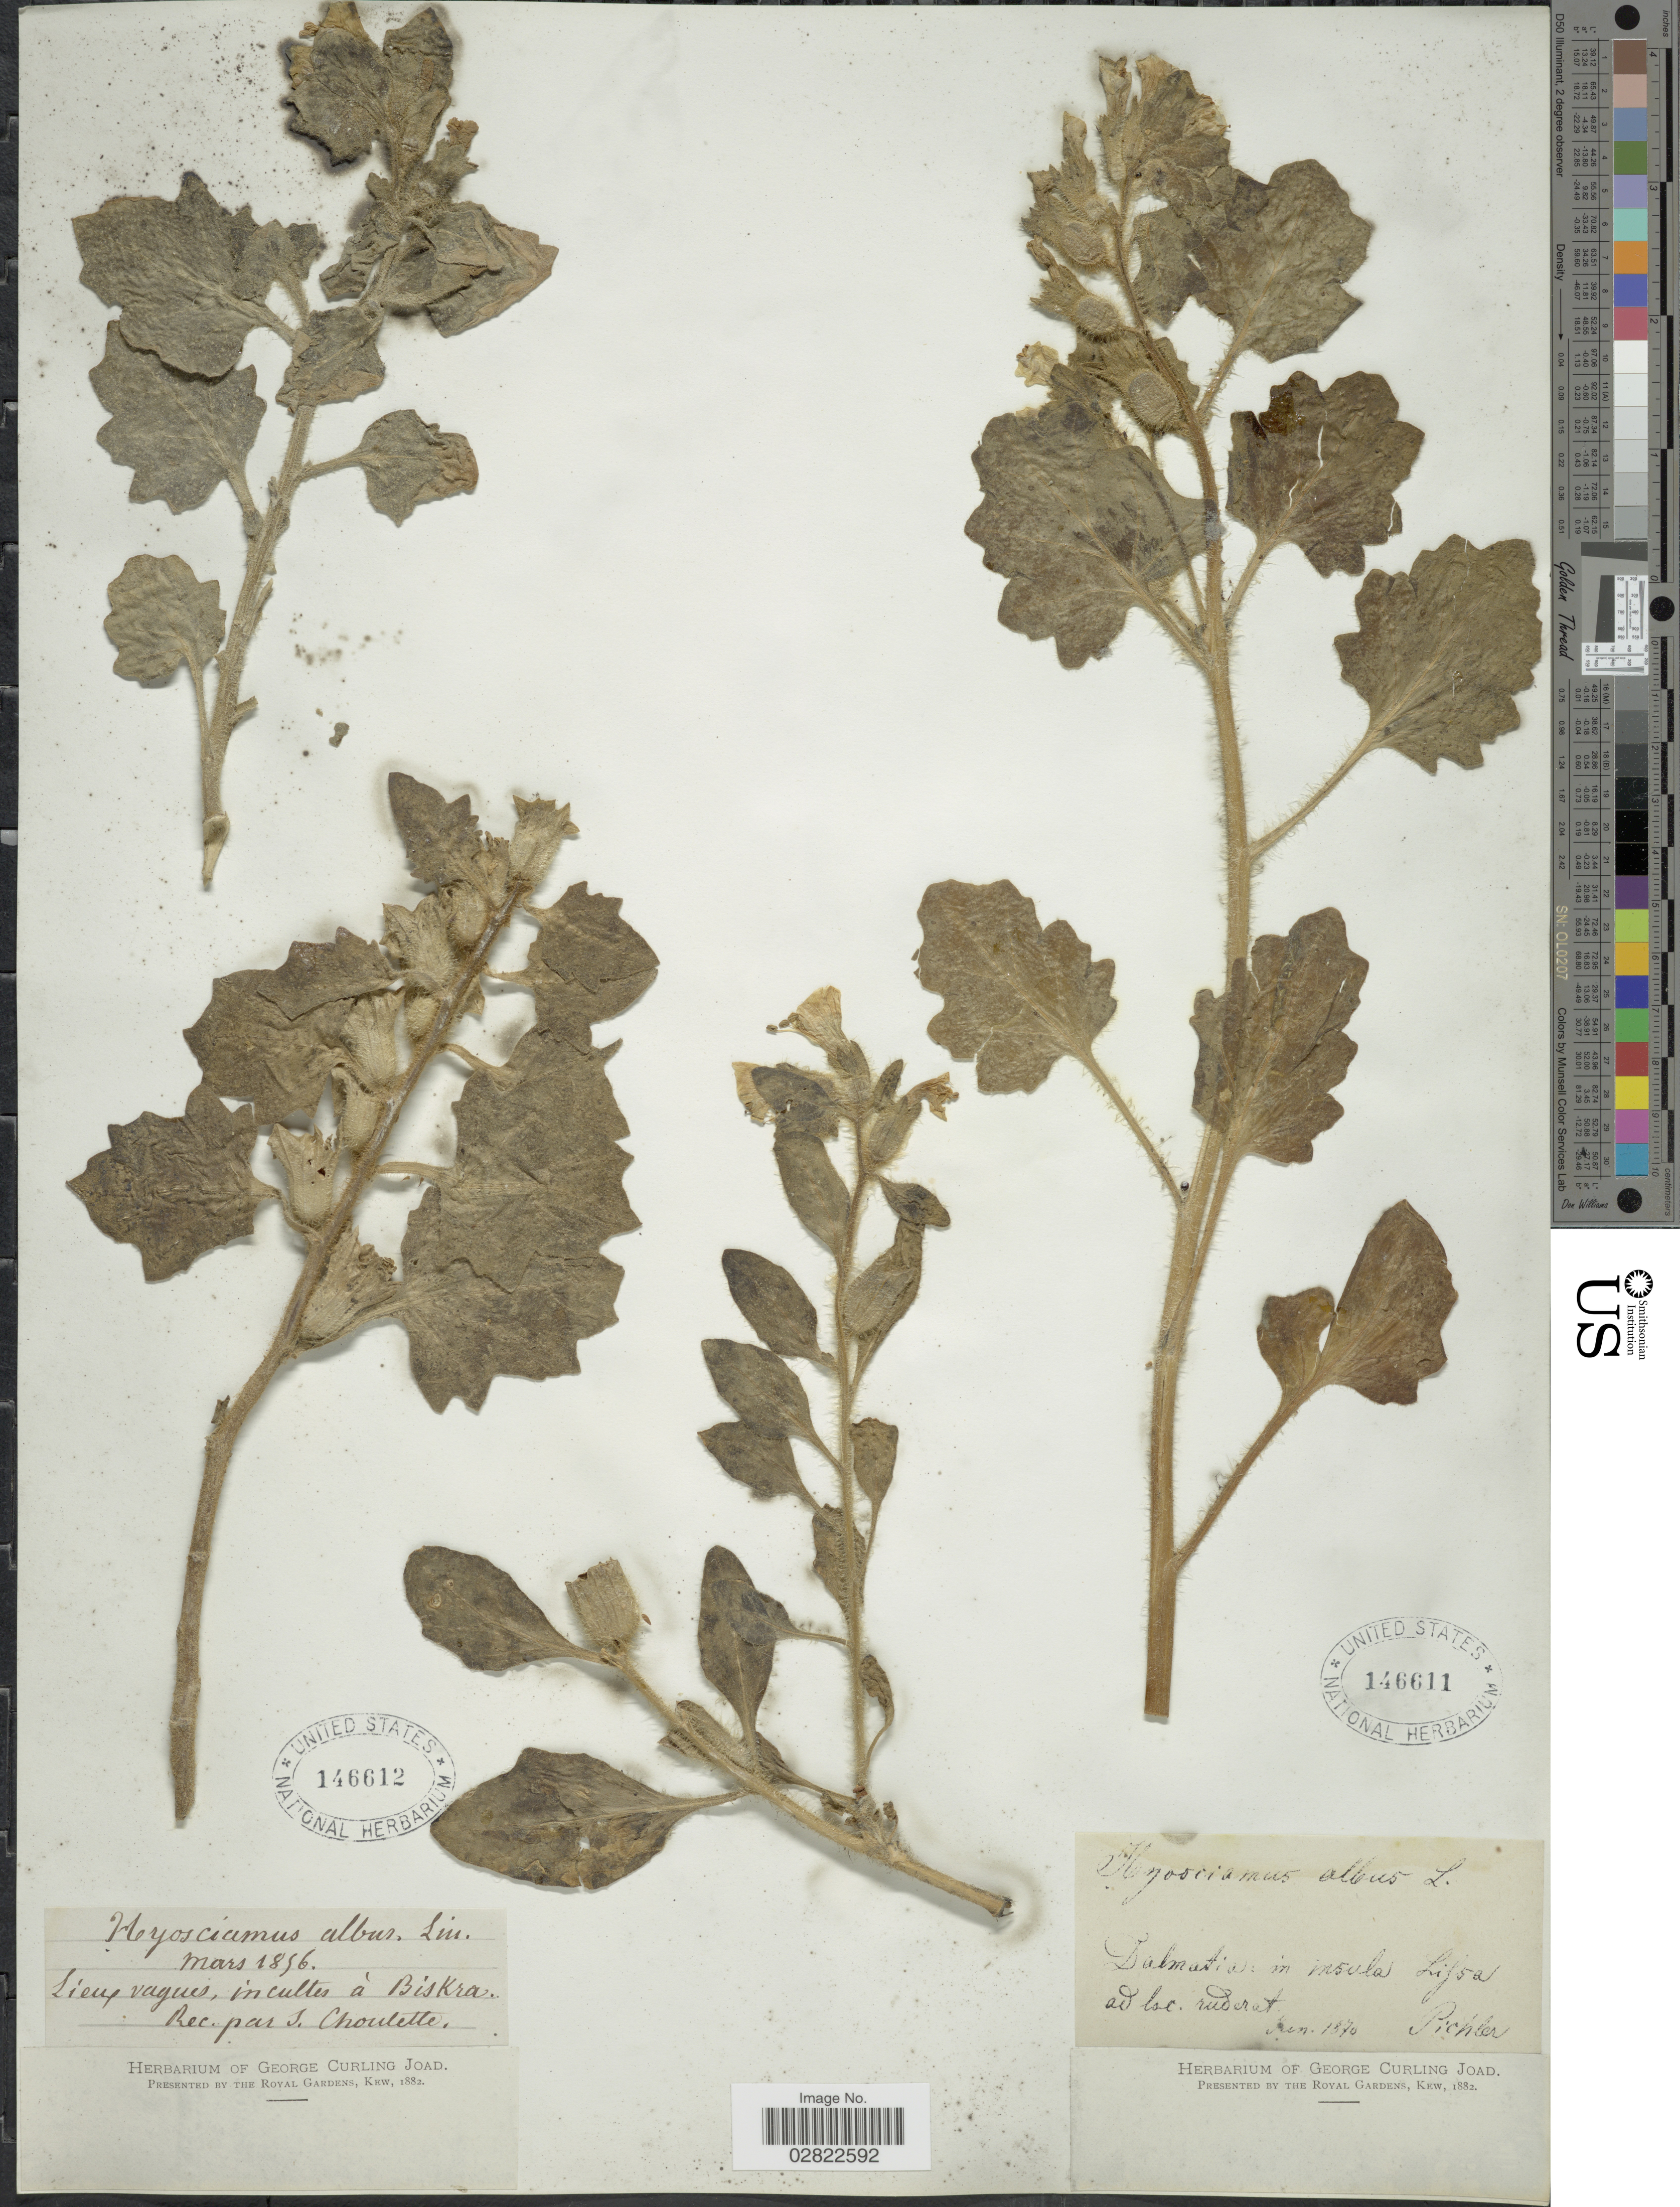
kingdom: Plantae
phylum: Tracheophyta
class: Magnoliopsida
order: Solanales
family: Solanaceae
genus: Hyoscyamus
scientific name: Hyoscyamus albus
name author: L.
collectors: J. Choulette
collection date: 1856-03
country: Algeria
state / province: Biskra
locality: Lieux vagues, incultes á Biskra.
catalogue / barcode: US 146612